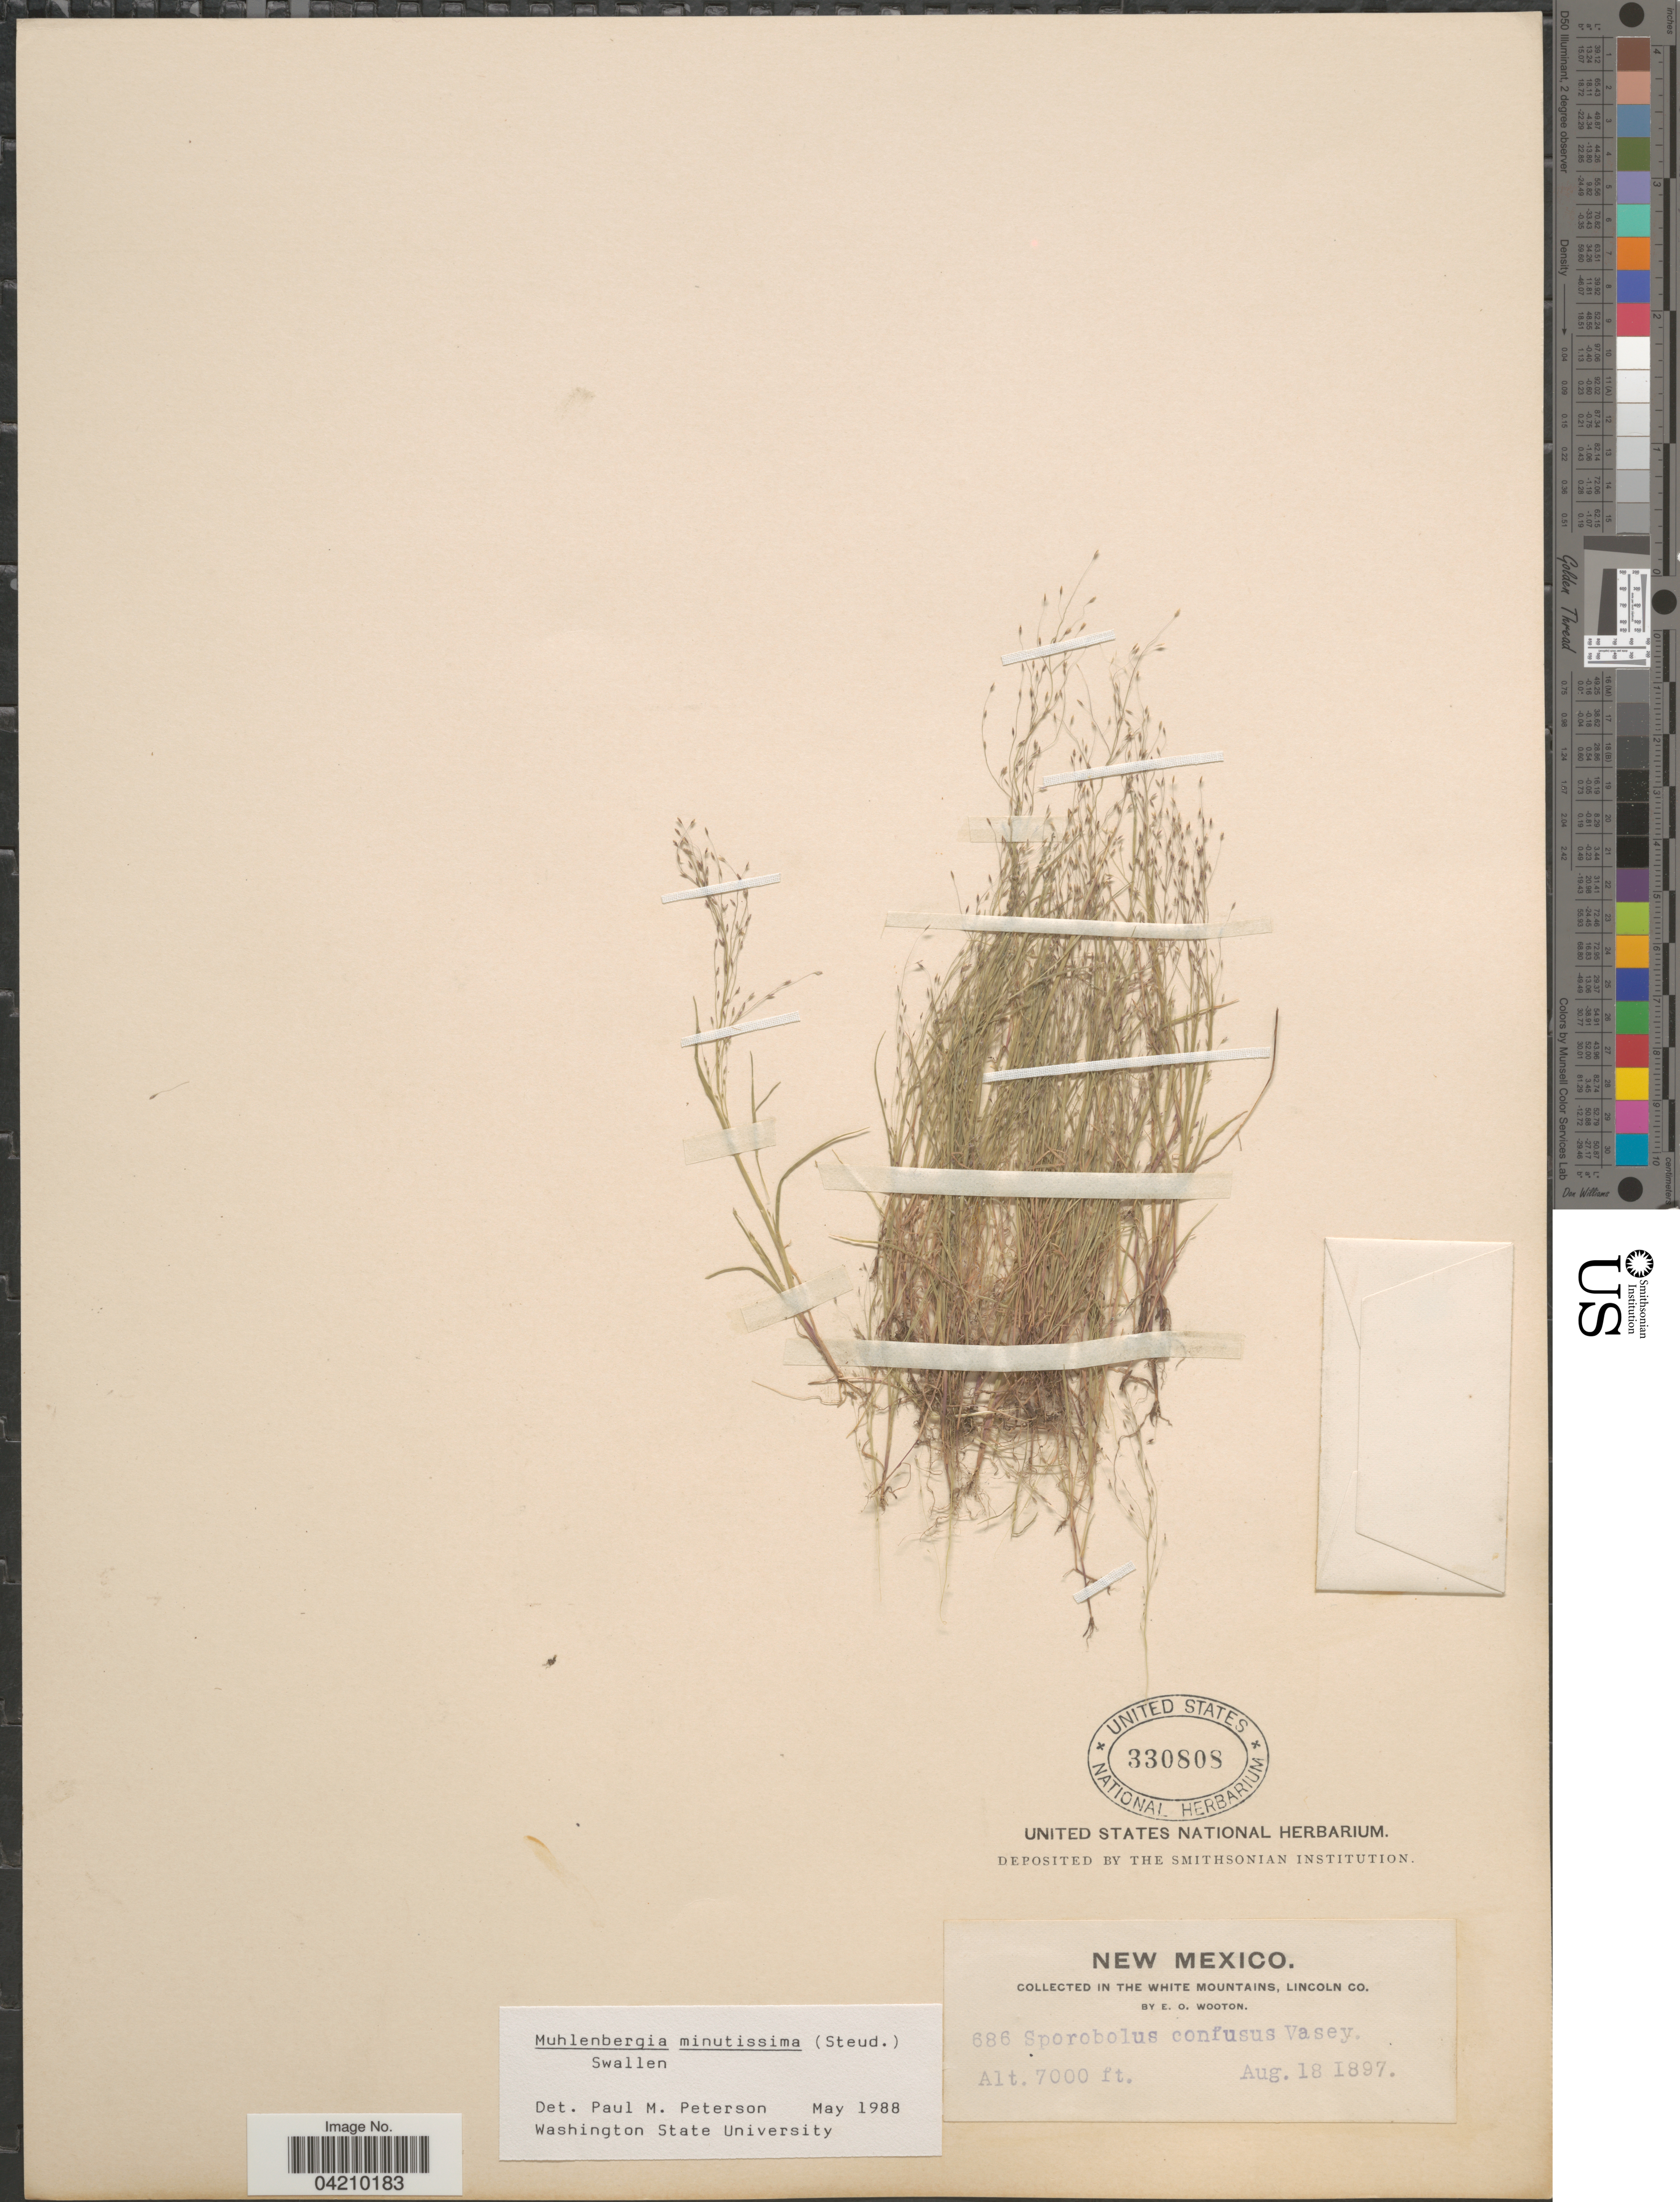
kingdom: Plantae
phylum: Tracheophyta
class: Liliopsida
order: Poales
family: Poaceae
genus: Muhlenbergia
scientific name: Muhlenbergia minutissima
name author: (Steud.) Swallen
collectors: E. O. Wooton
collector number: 686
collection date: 1897-08-18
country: United States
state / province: New Mexico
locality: In the White Mountains, Lincoln Co.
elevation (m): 2134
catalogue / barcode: US 330808